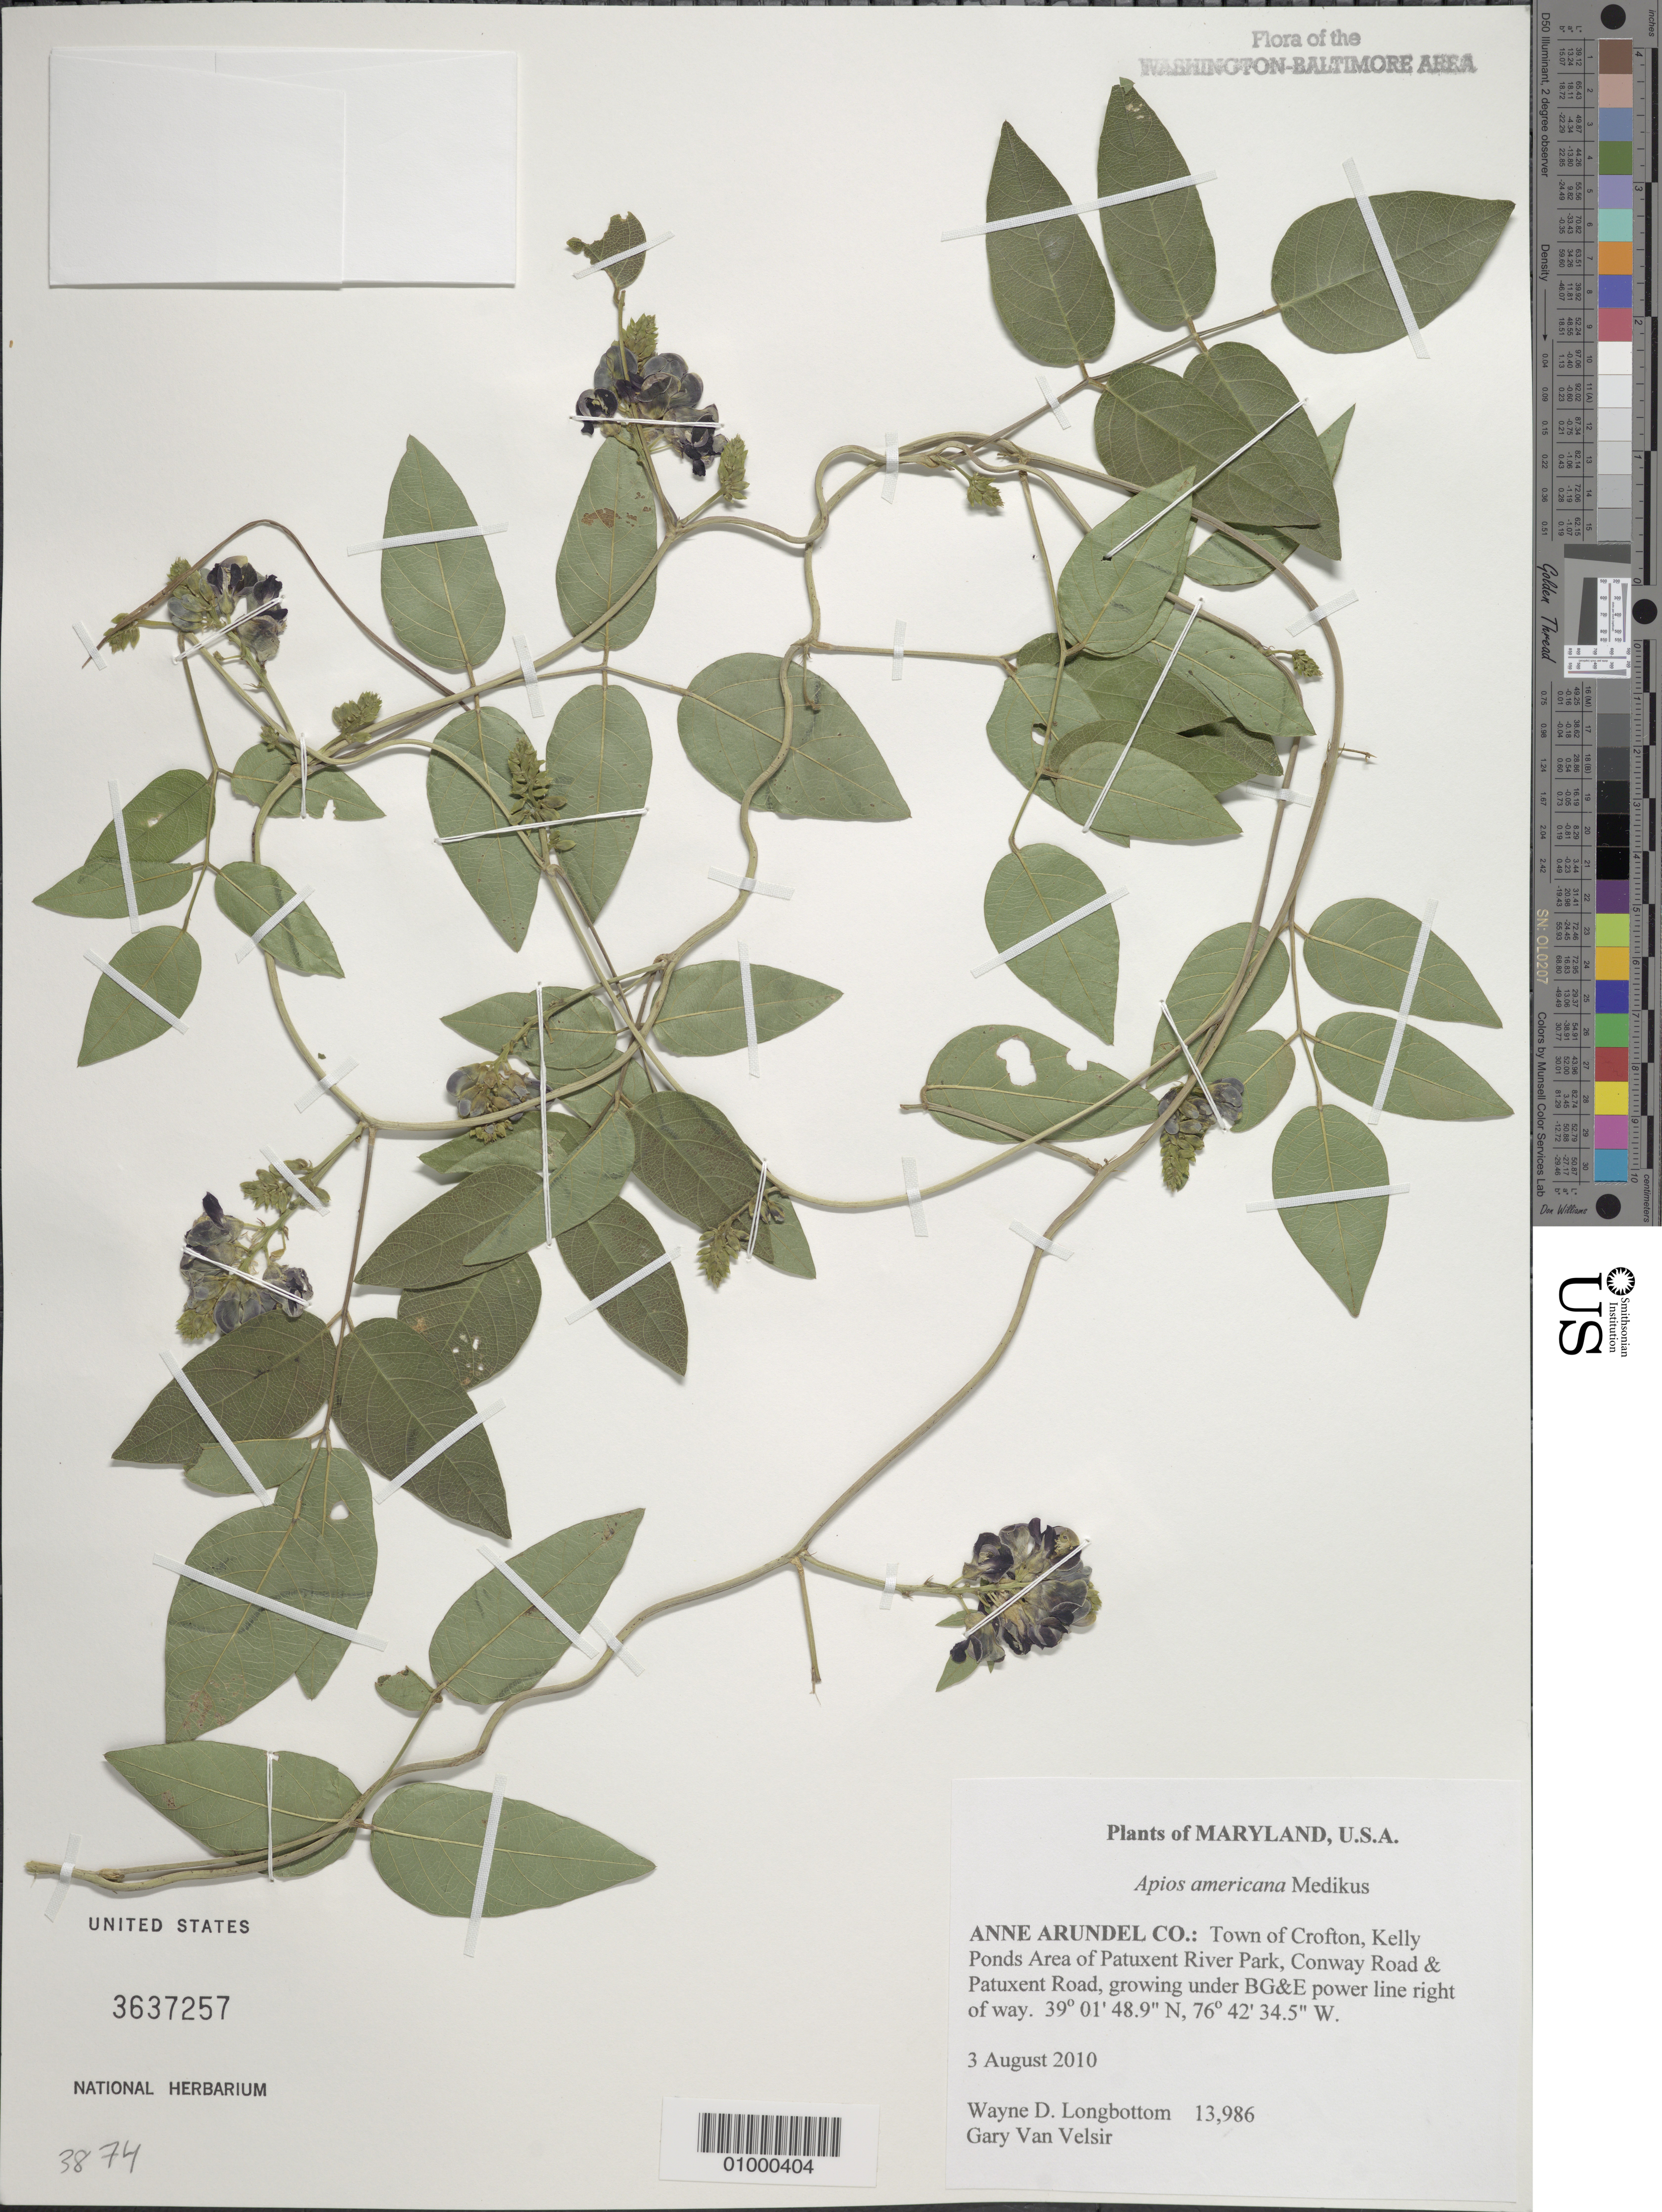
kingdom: Plantae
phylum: Tracheophyta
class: Magnoliopsida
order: Fabales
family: Fabaceae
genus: Apios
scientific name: Apios americana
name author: Medik.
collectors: W. D. Longbottom & G. Van Velsir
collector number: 13986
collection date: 2010-08-03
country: United States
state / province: Maryland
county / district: Anne Arundel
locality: Town of Crofton, Kelly Ponds Area of Patuxent River Park, Conway Road & Patuxent Road, growing under BG&E power line right of way.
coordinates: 39 01 48.9 N, 76 42 34.5 W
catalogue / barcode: US 3637257